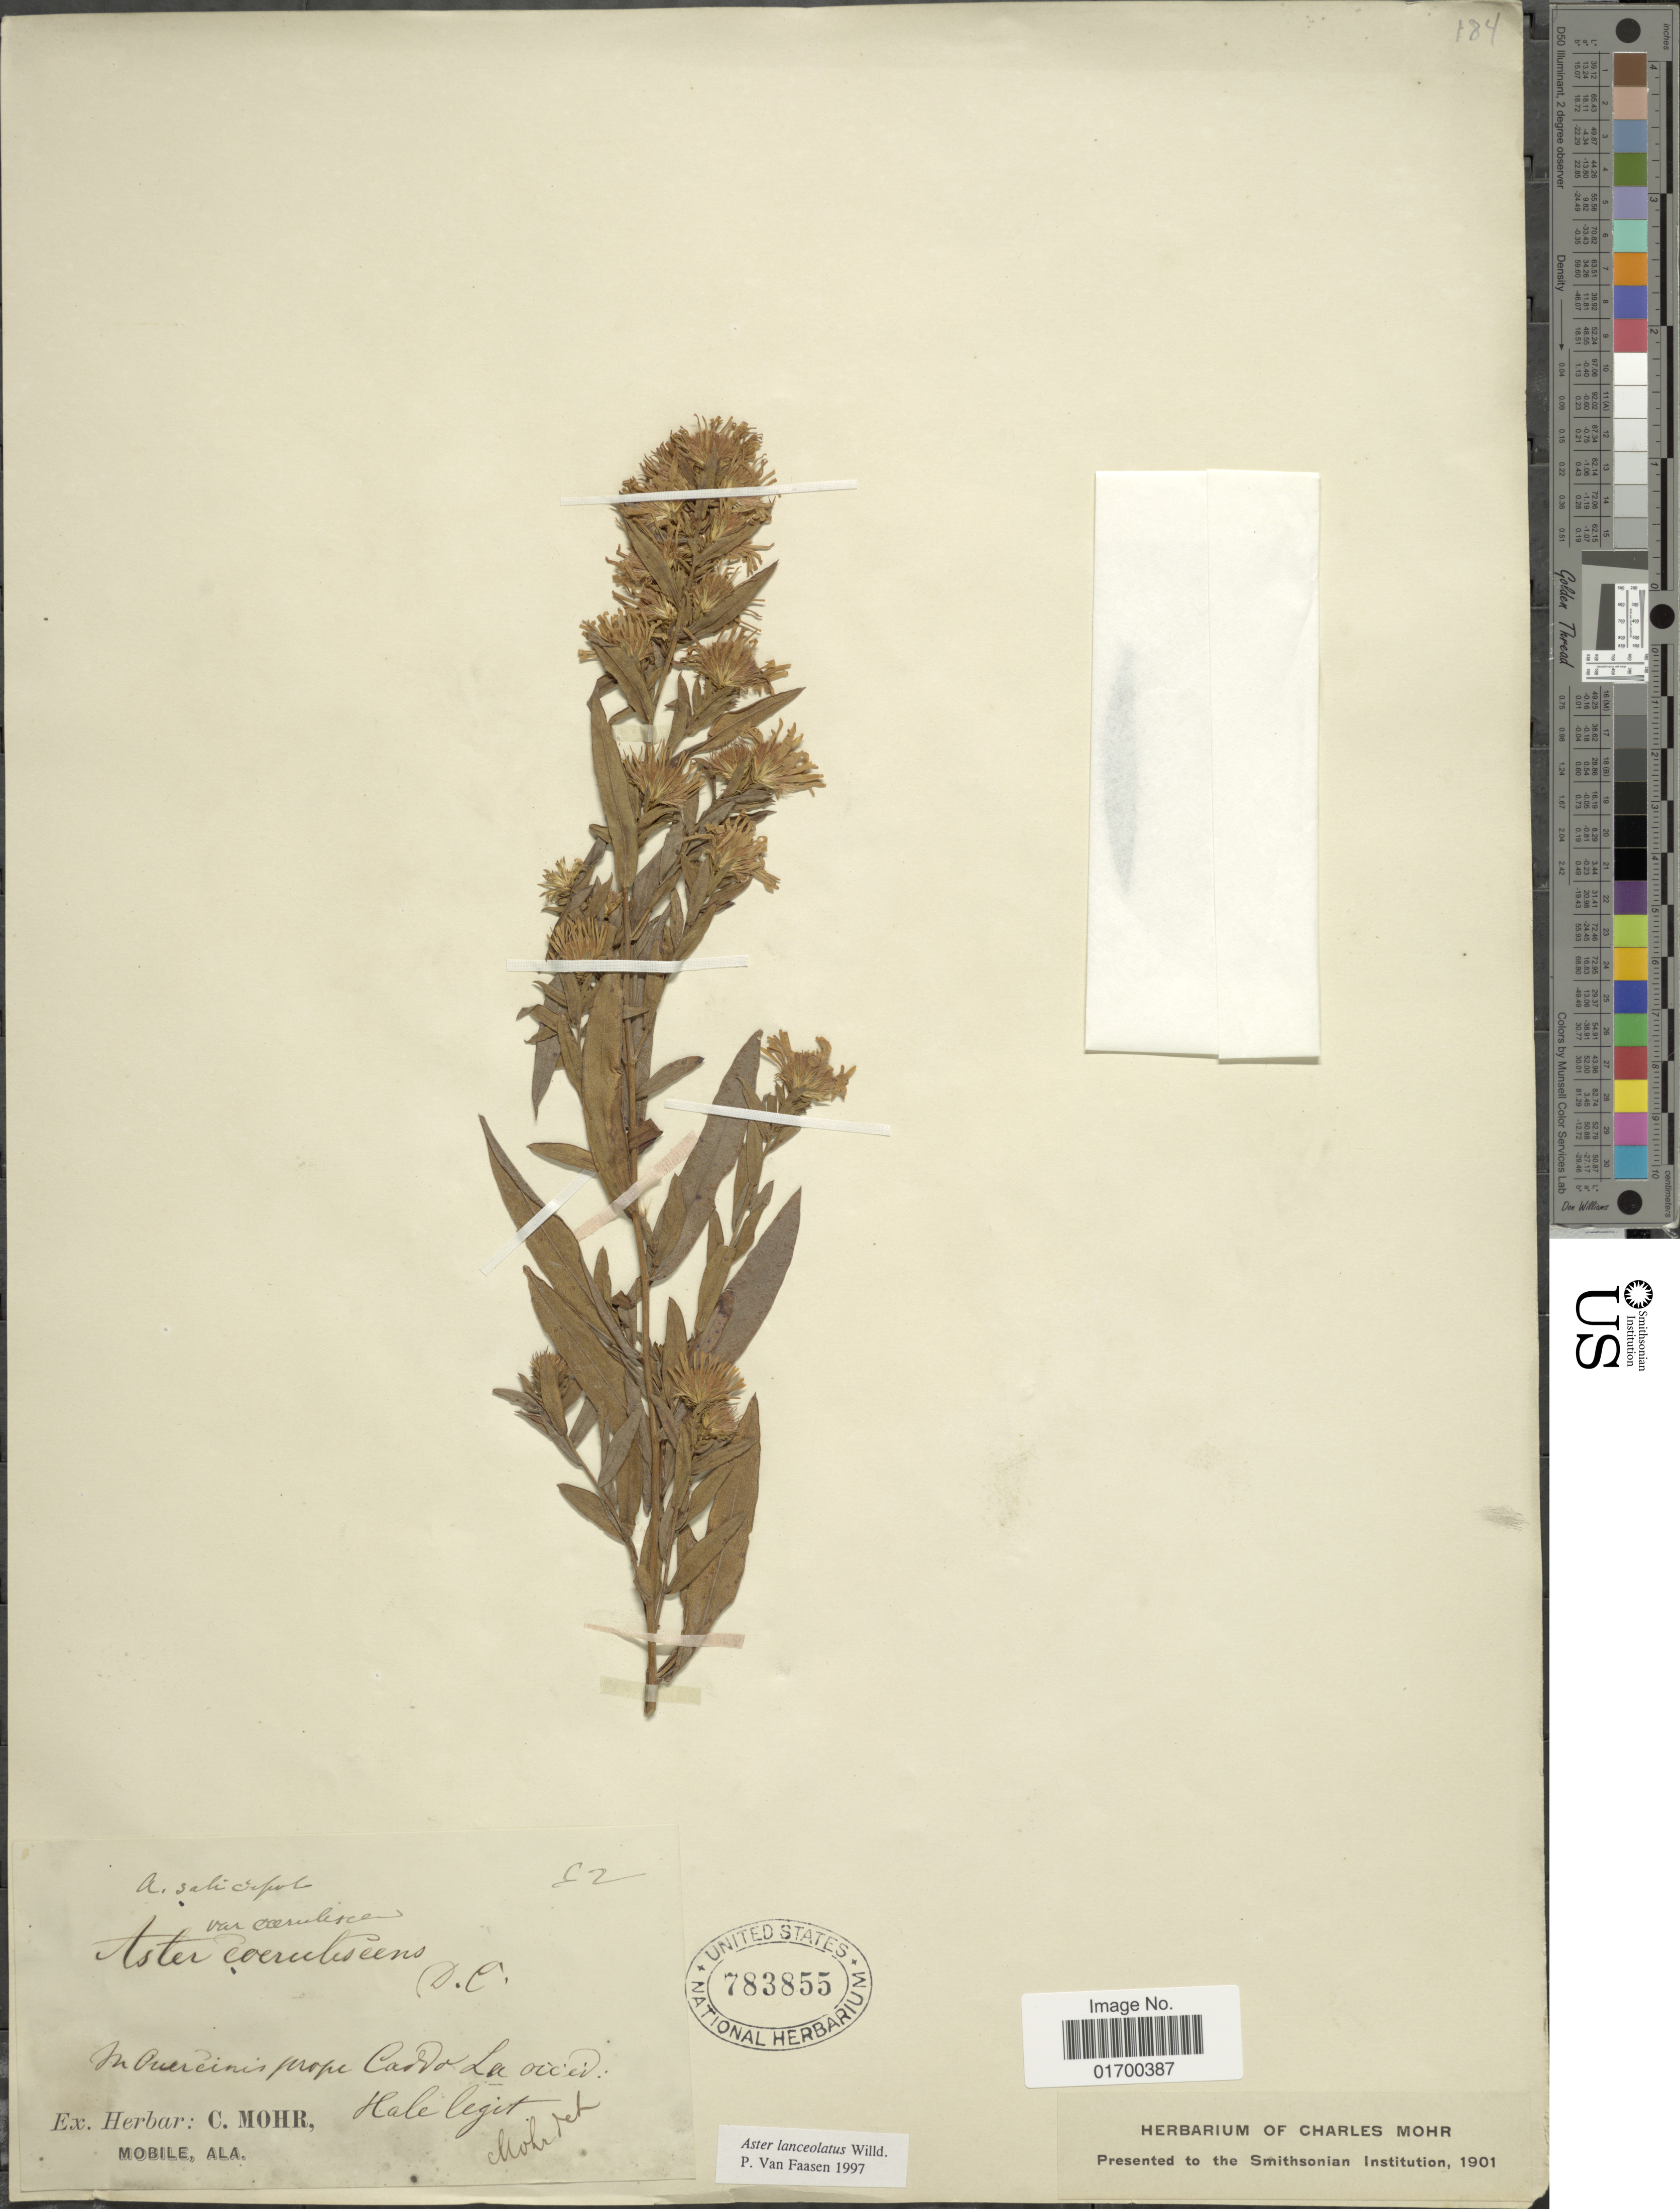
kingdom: Plantae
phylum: Tracheophyta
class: Magnoliopsida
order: Asterales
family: Asteraceae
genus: Symphyotrichum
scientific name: Symphyotrichum lanceolatum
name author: (Willd.) G.L. Nesom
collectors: -- Hale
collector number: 82*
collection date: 1901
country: United States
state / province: Louisiana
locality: Prope Caddo.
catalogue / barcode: US 783855